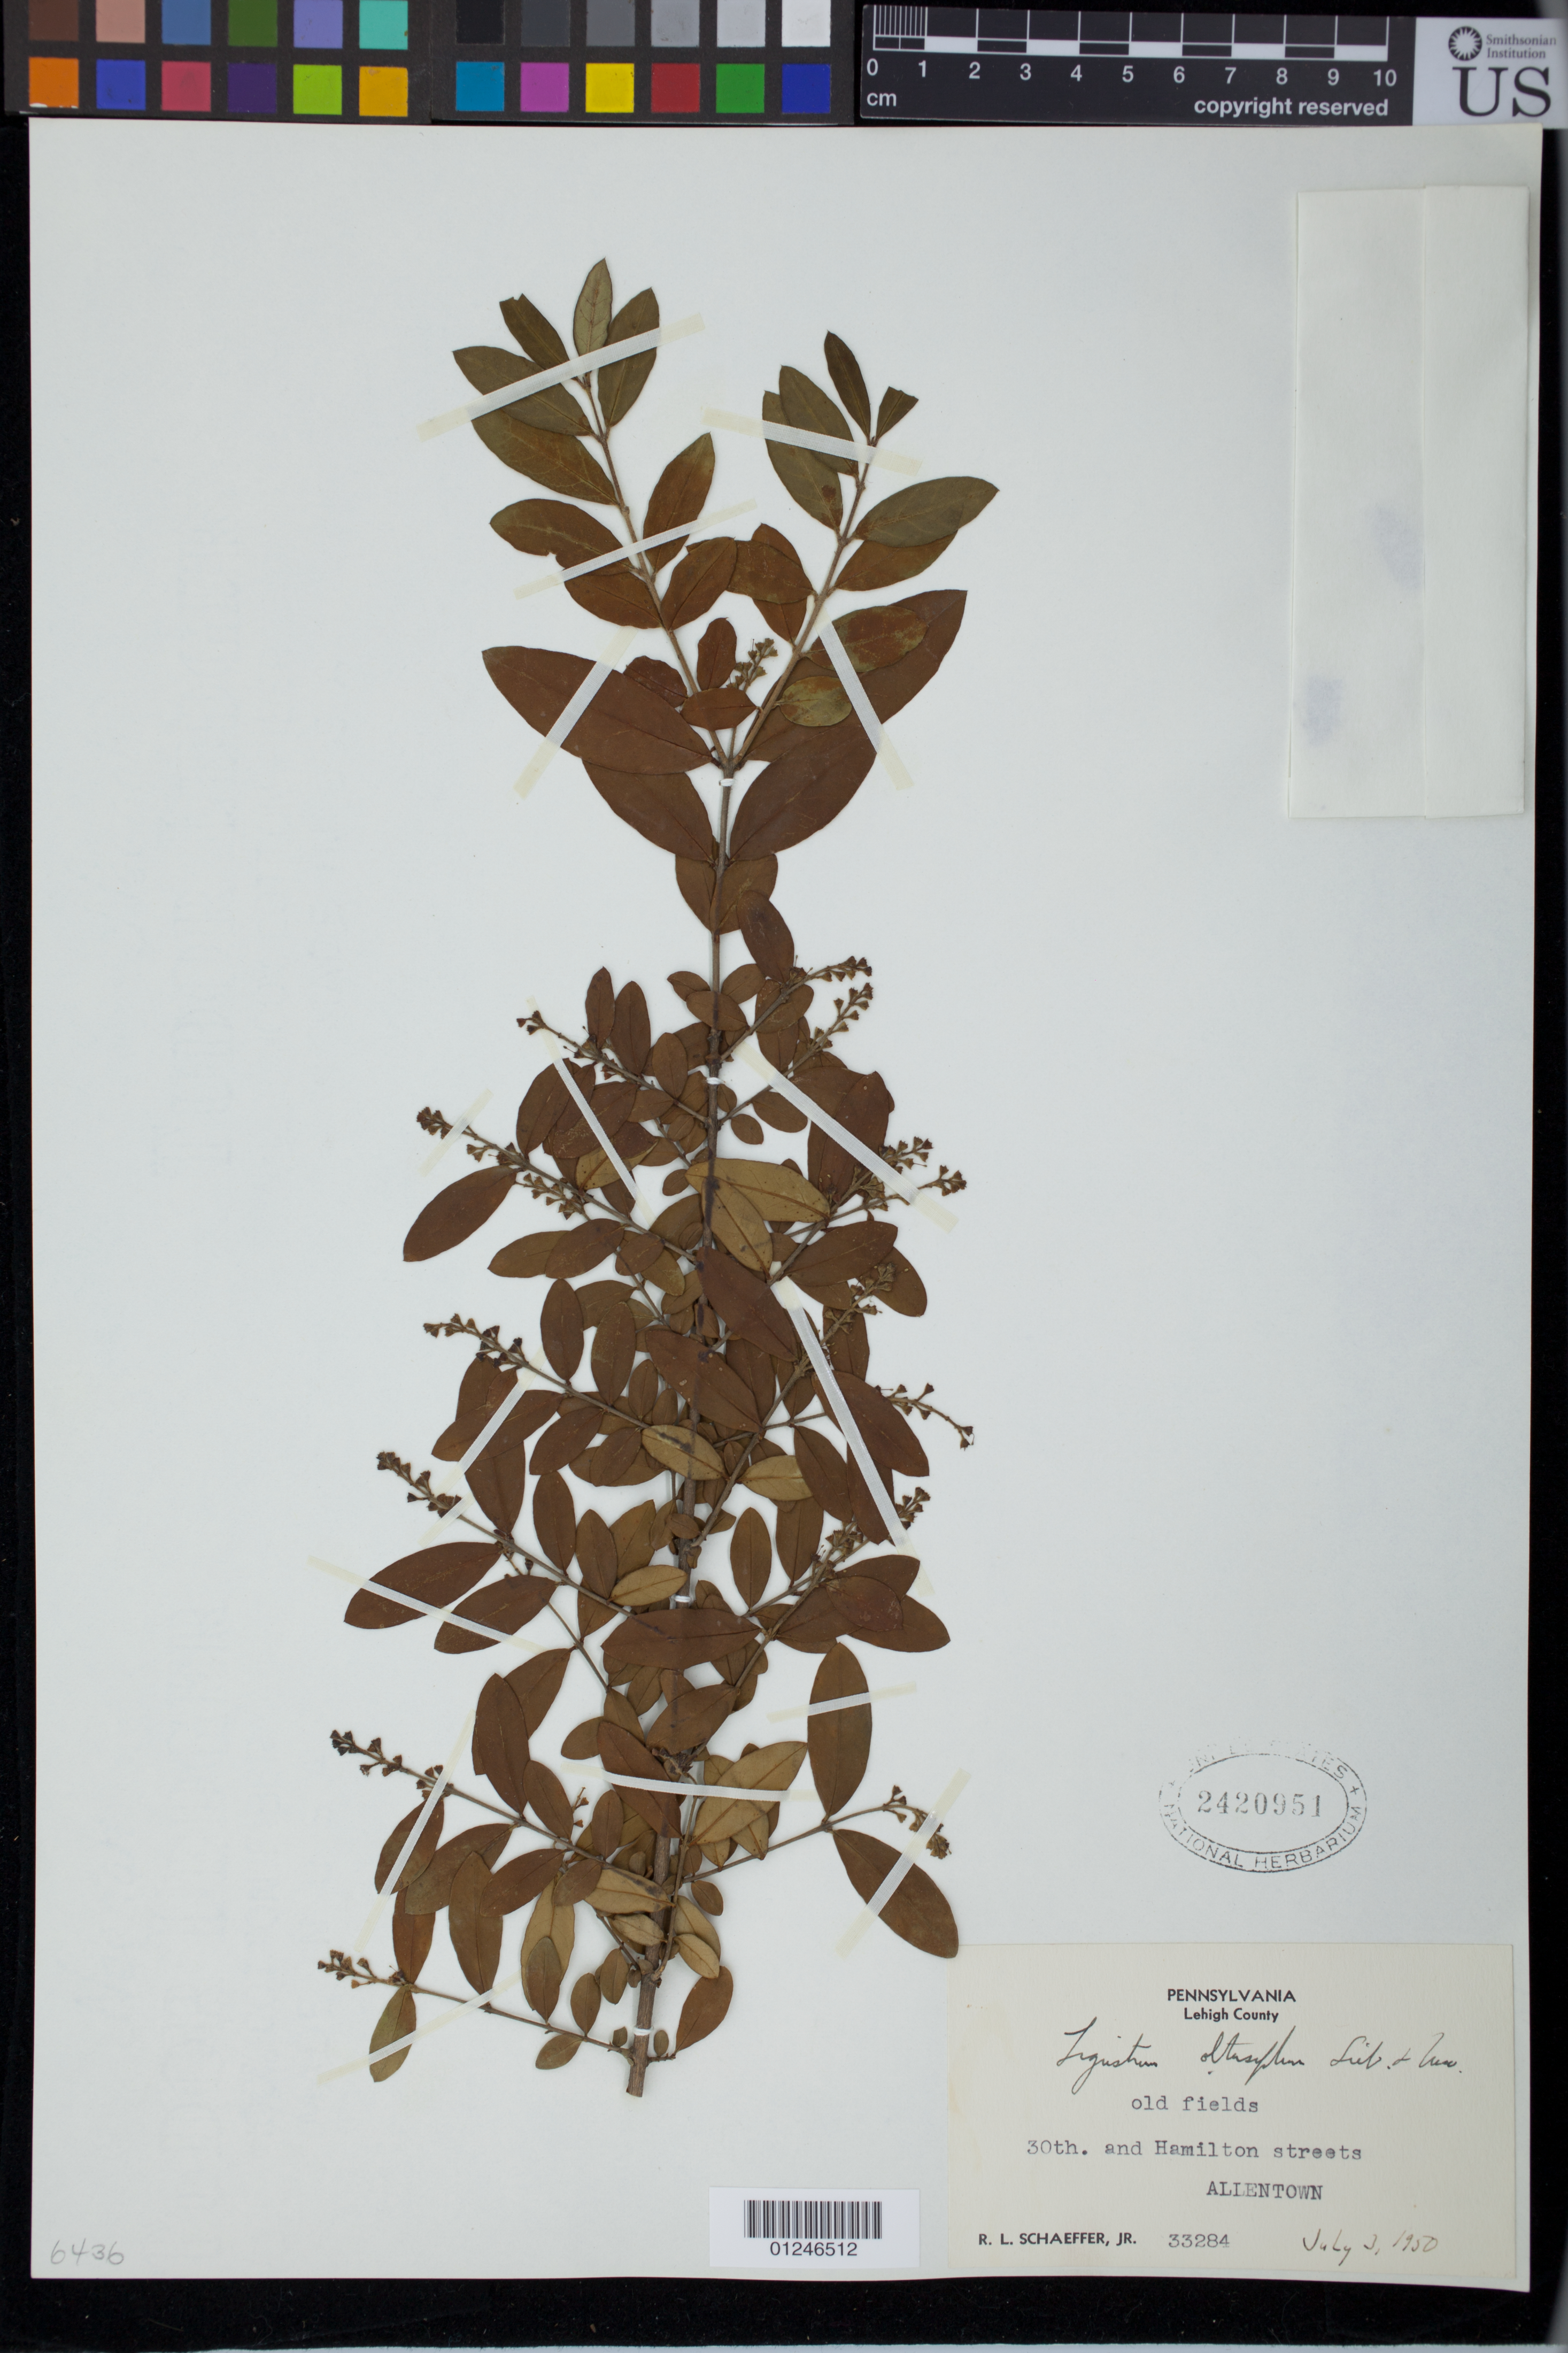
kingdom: Plantae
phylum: Tracheophyta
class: Magnoliopsida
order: Lamiales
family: Oleaceae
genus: Ligustrum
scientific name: Ligustrum obtusifolium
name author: Siebert & Zucc.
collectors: R. L. Schaeffer Jr.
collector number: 33284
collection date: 1950-07-03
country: United States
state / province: Pennsylvania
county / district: Lehigh County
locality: Allentown, 30th, and Hamilton Streets. Old fields.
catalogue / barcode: US 2420951